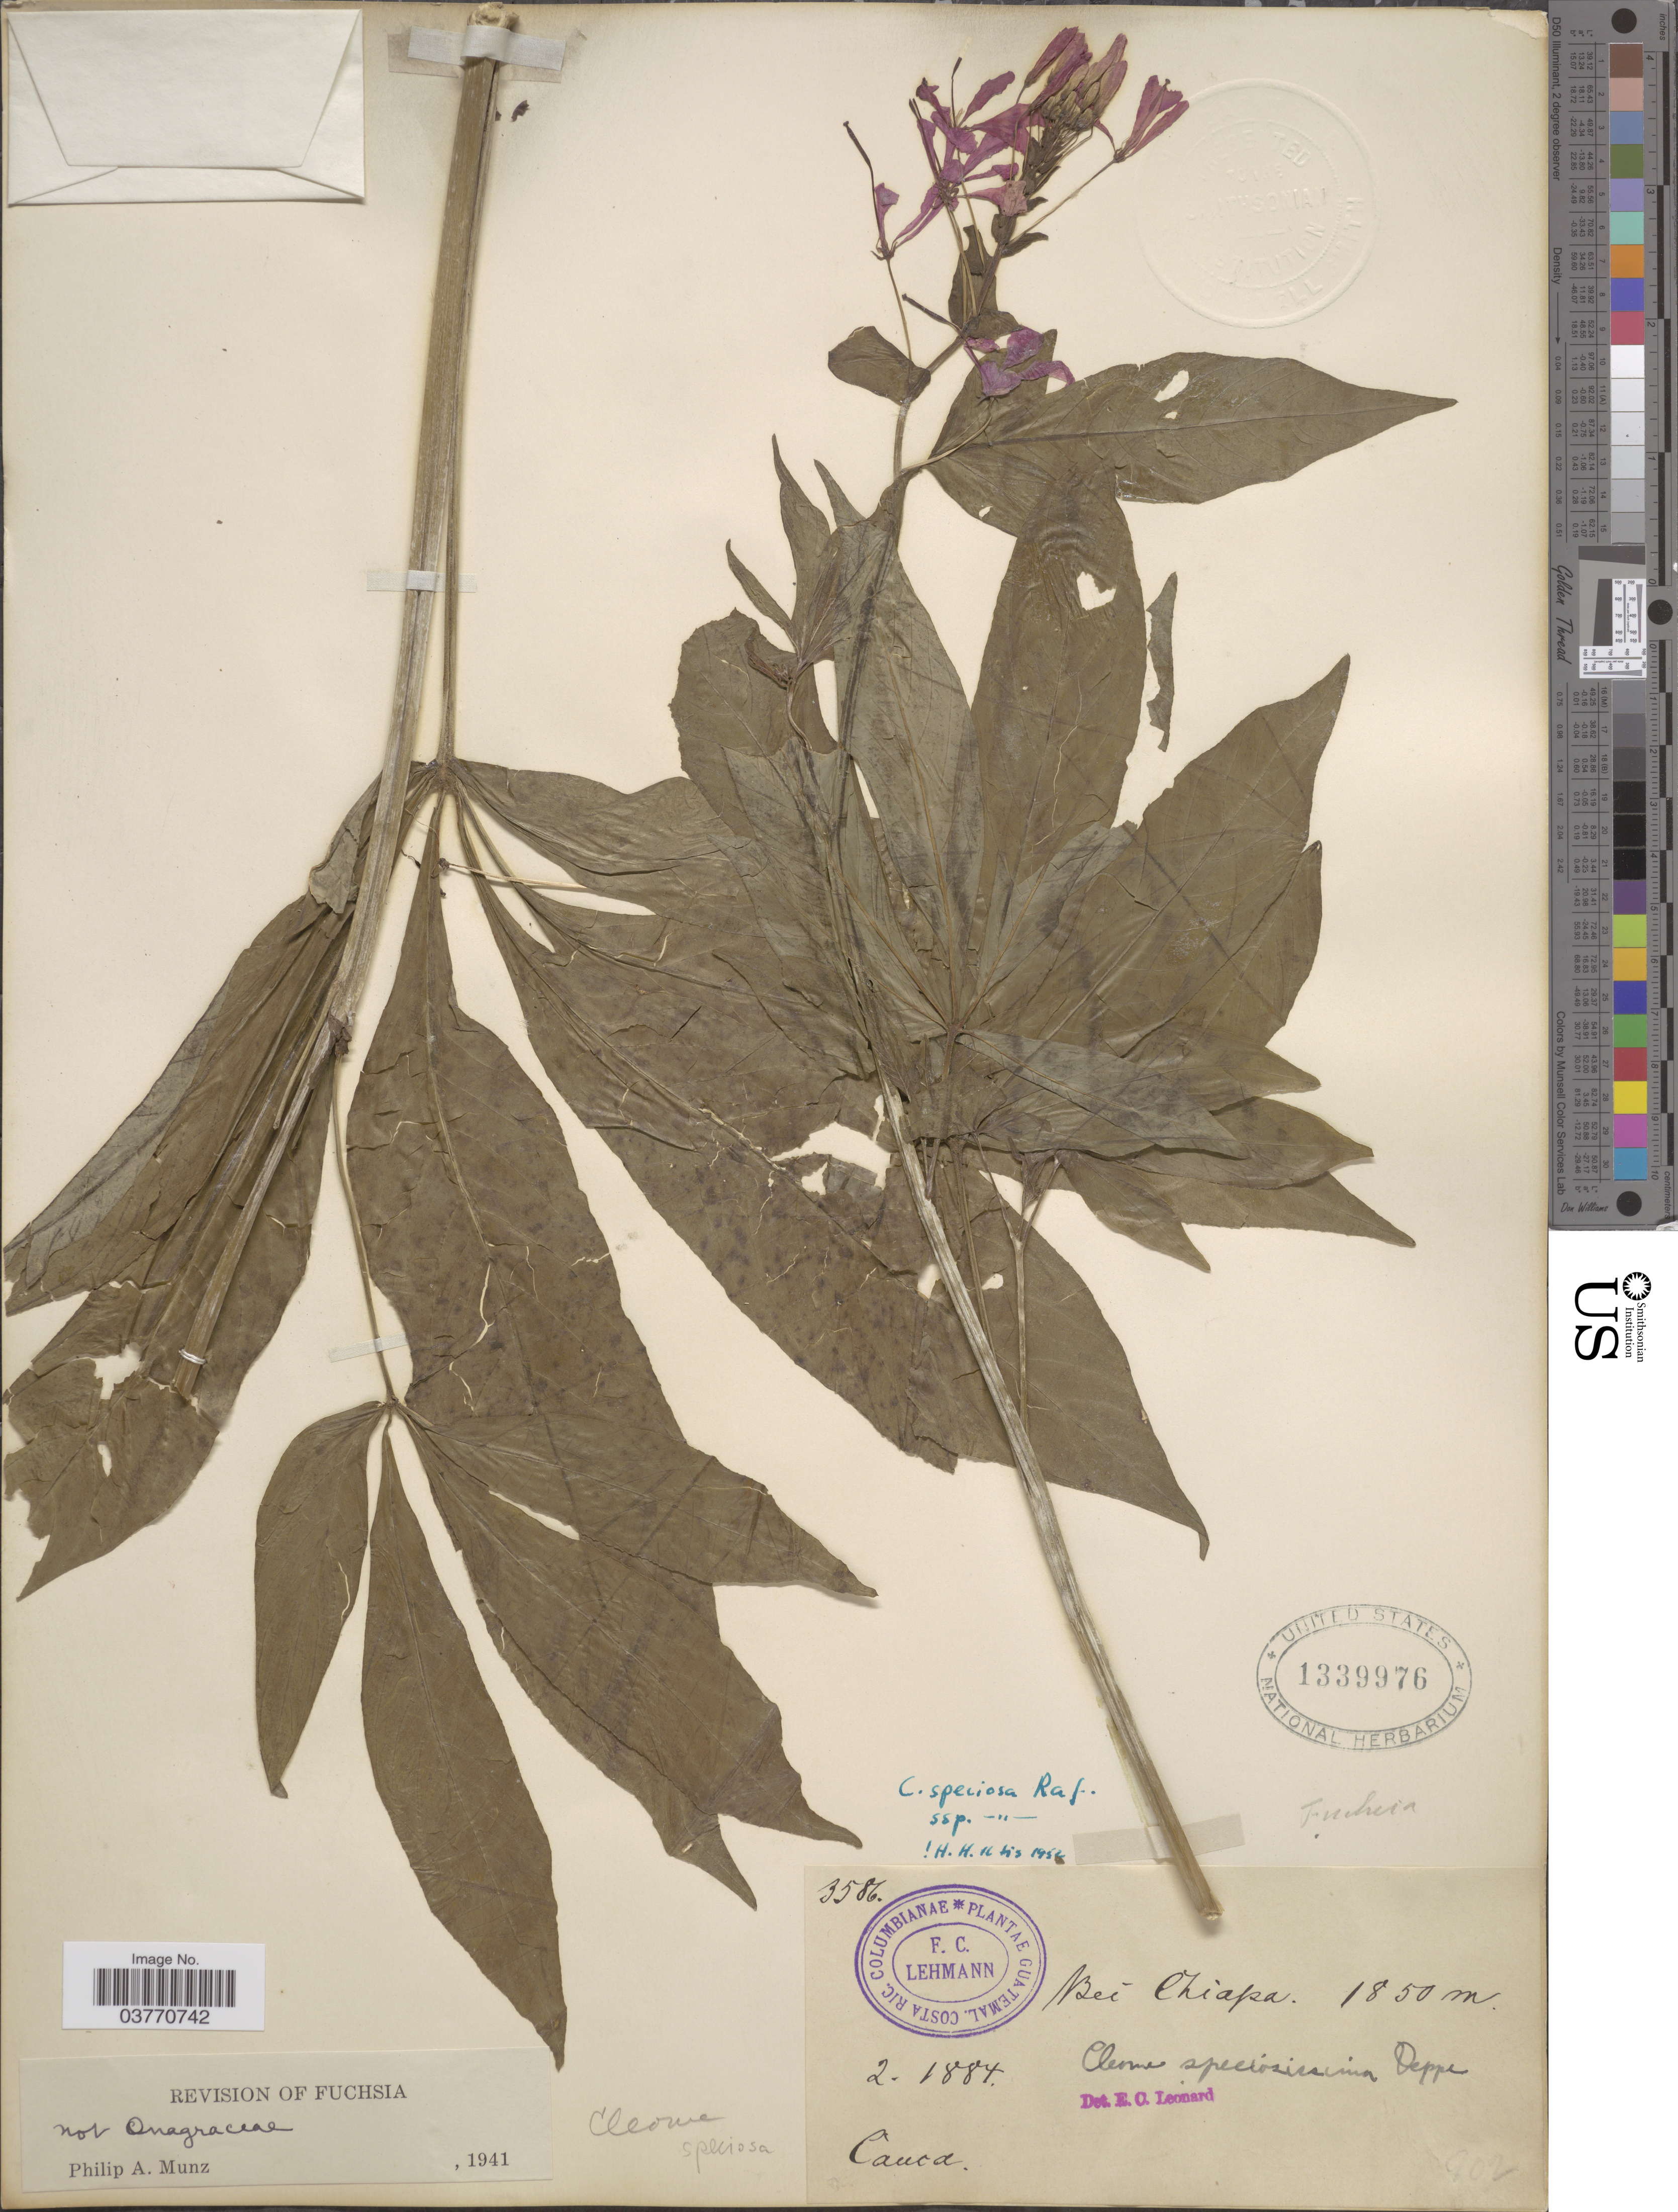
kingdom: Plantae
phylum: Tracheophyta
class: Magnoliopsida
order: Brassicales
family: Cleomaceae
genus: Cleoserrata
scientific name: Cleoserrata speciosa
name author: (Raf.) Iltis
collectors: F. C. Lehmann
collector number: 3586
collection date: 1884-02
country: Colombia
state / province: Cauca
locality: Bei Chiapa. Cauca.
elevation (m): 1850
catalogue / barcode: US 1339976